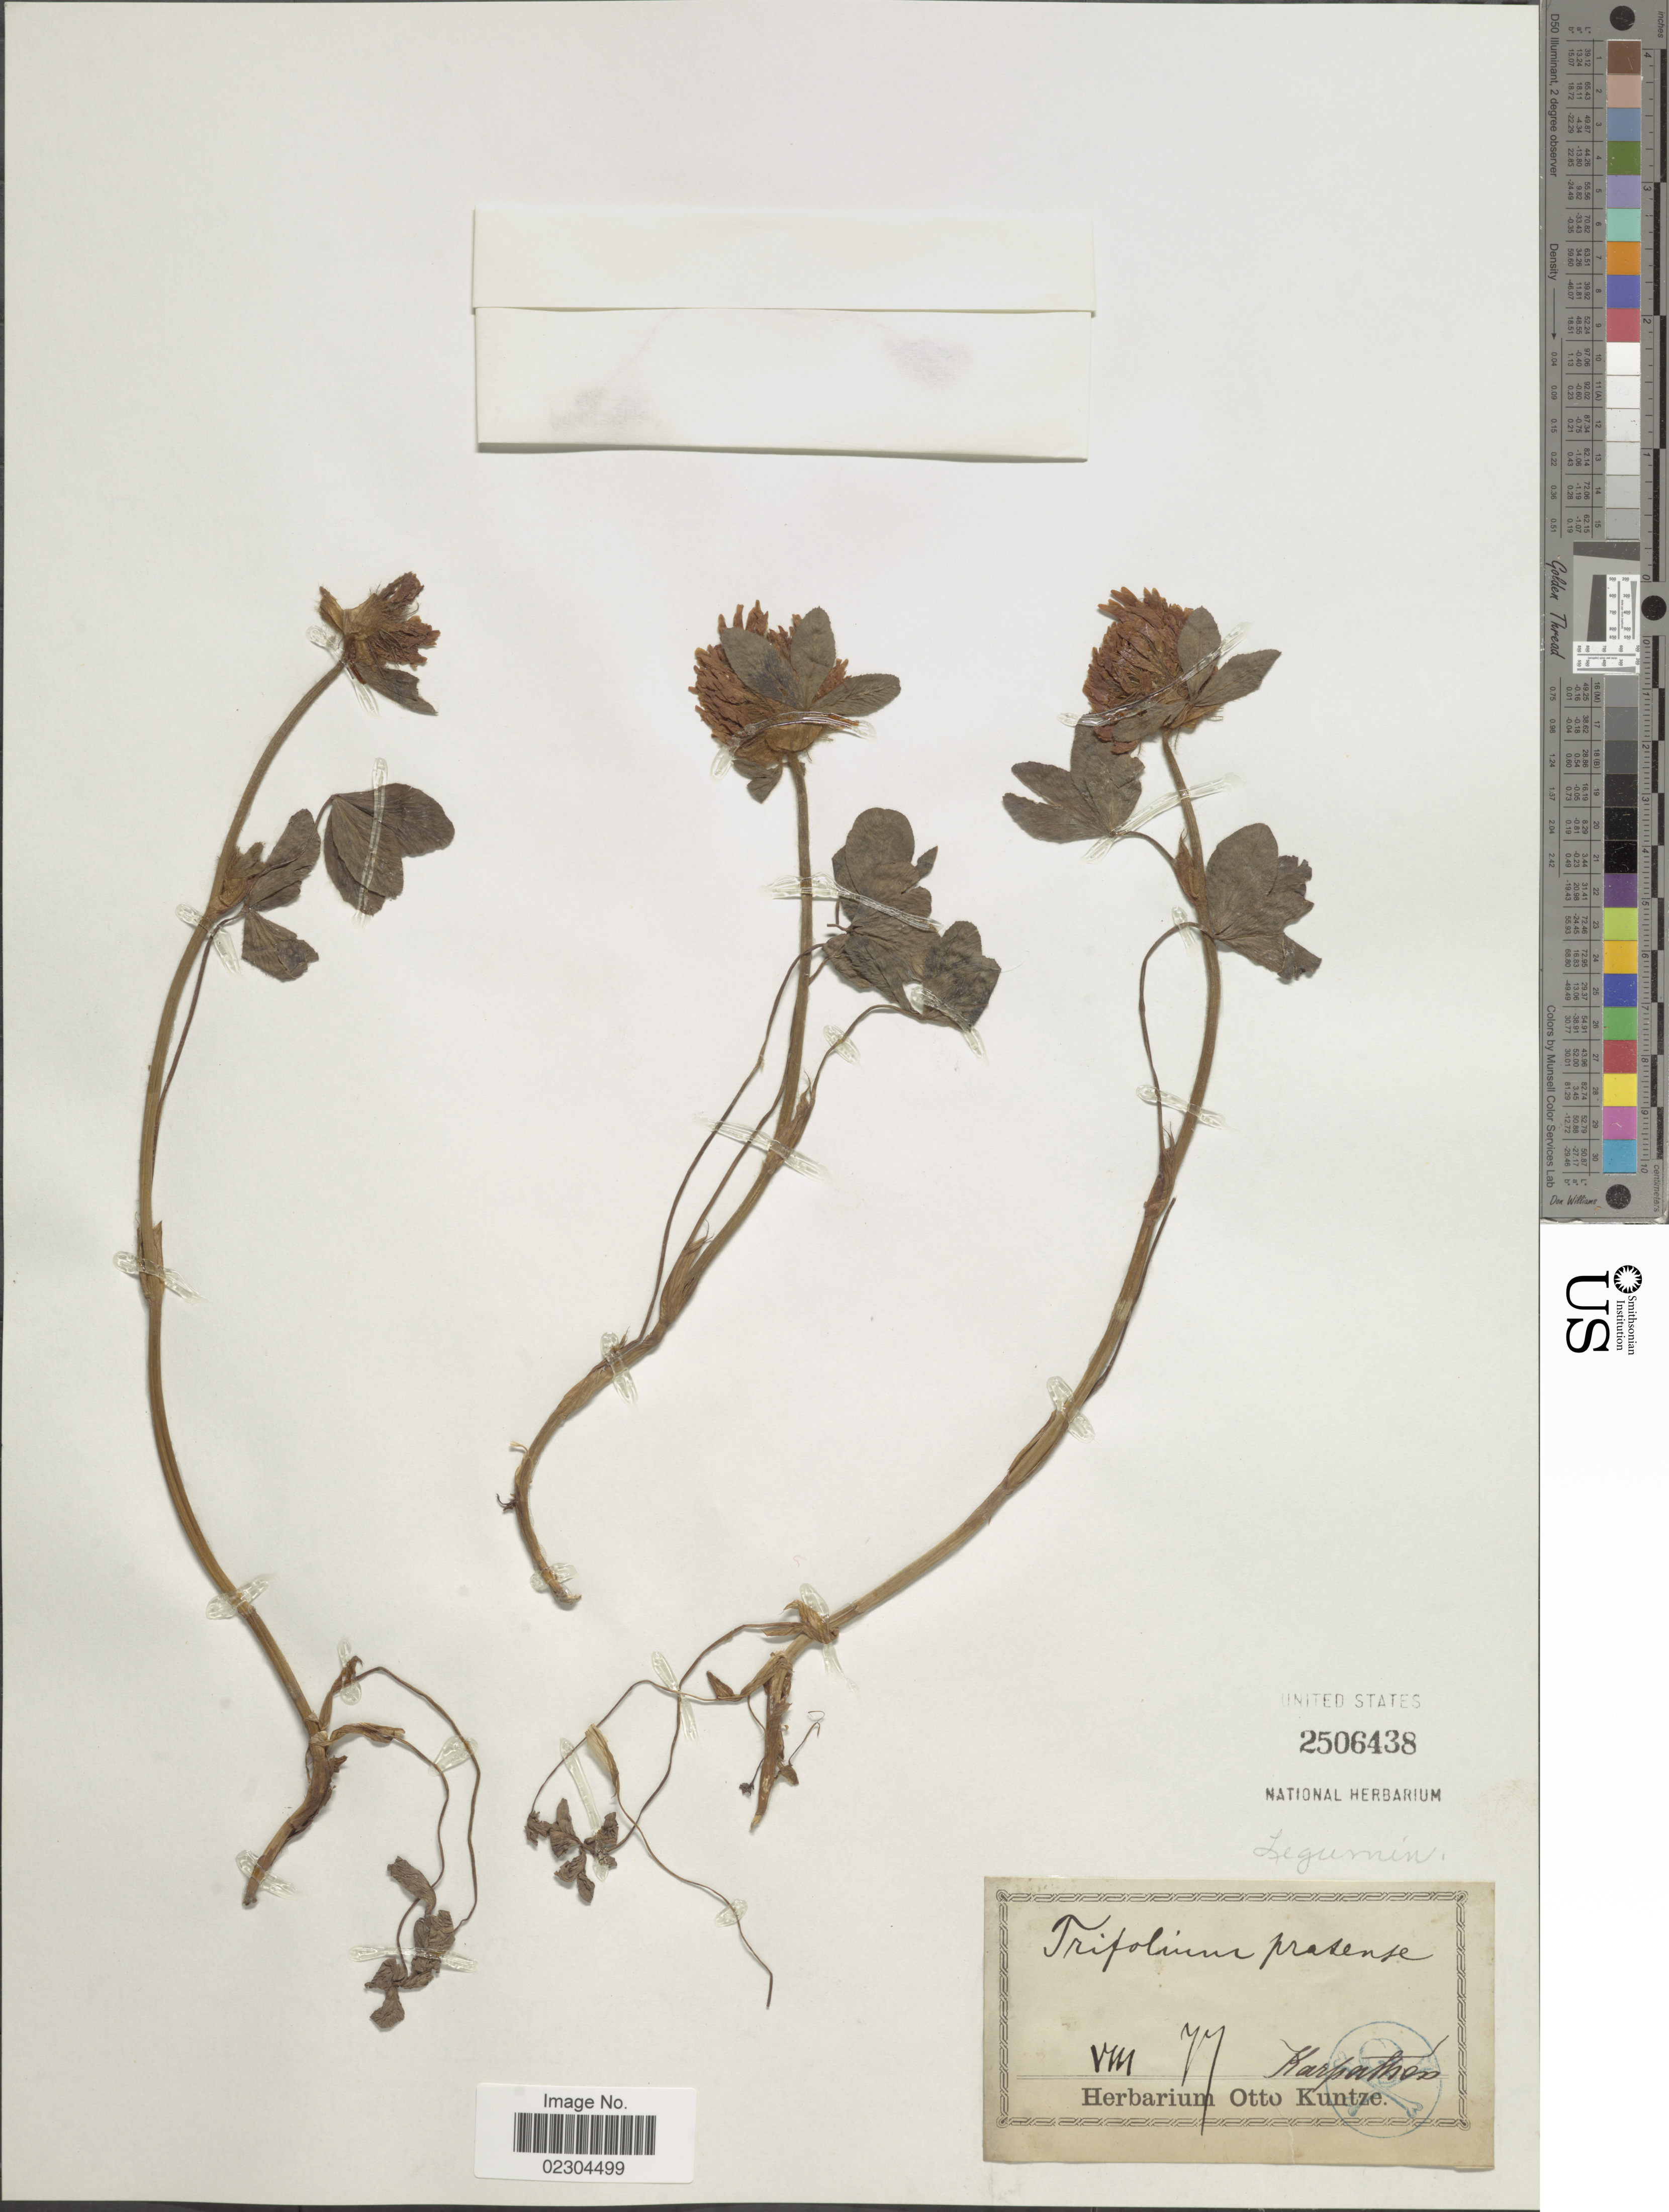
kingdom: Plantae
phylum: Tracheophyta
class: Magnoliopsida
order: Fabales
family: Fabaceae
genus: Trifolium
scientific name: Trifolium pratense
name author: L.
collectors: ex Herb. O. Kuntze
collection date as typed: VIII 77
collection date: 1877-08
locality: Karpathen (Carpathian Mts)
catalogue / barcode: US 2506438